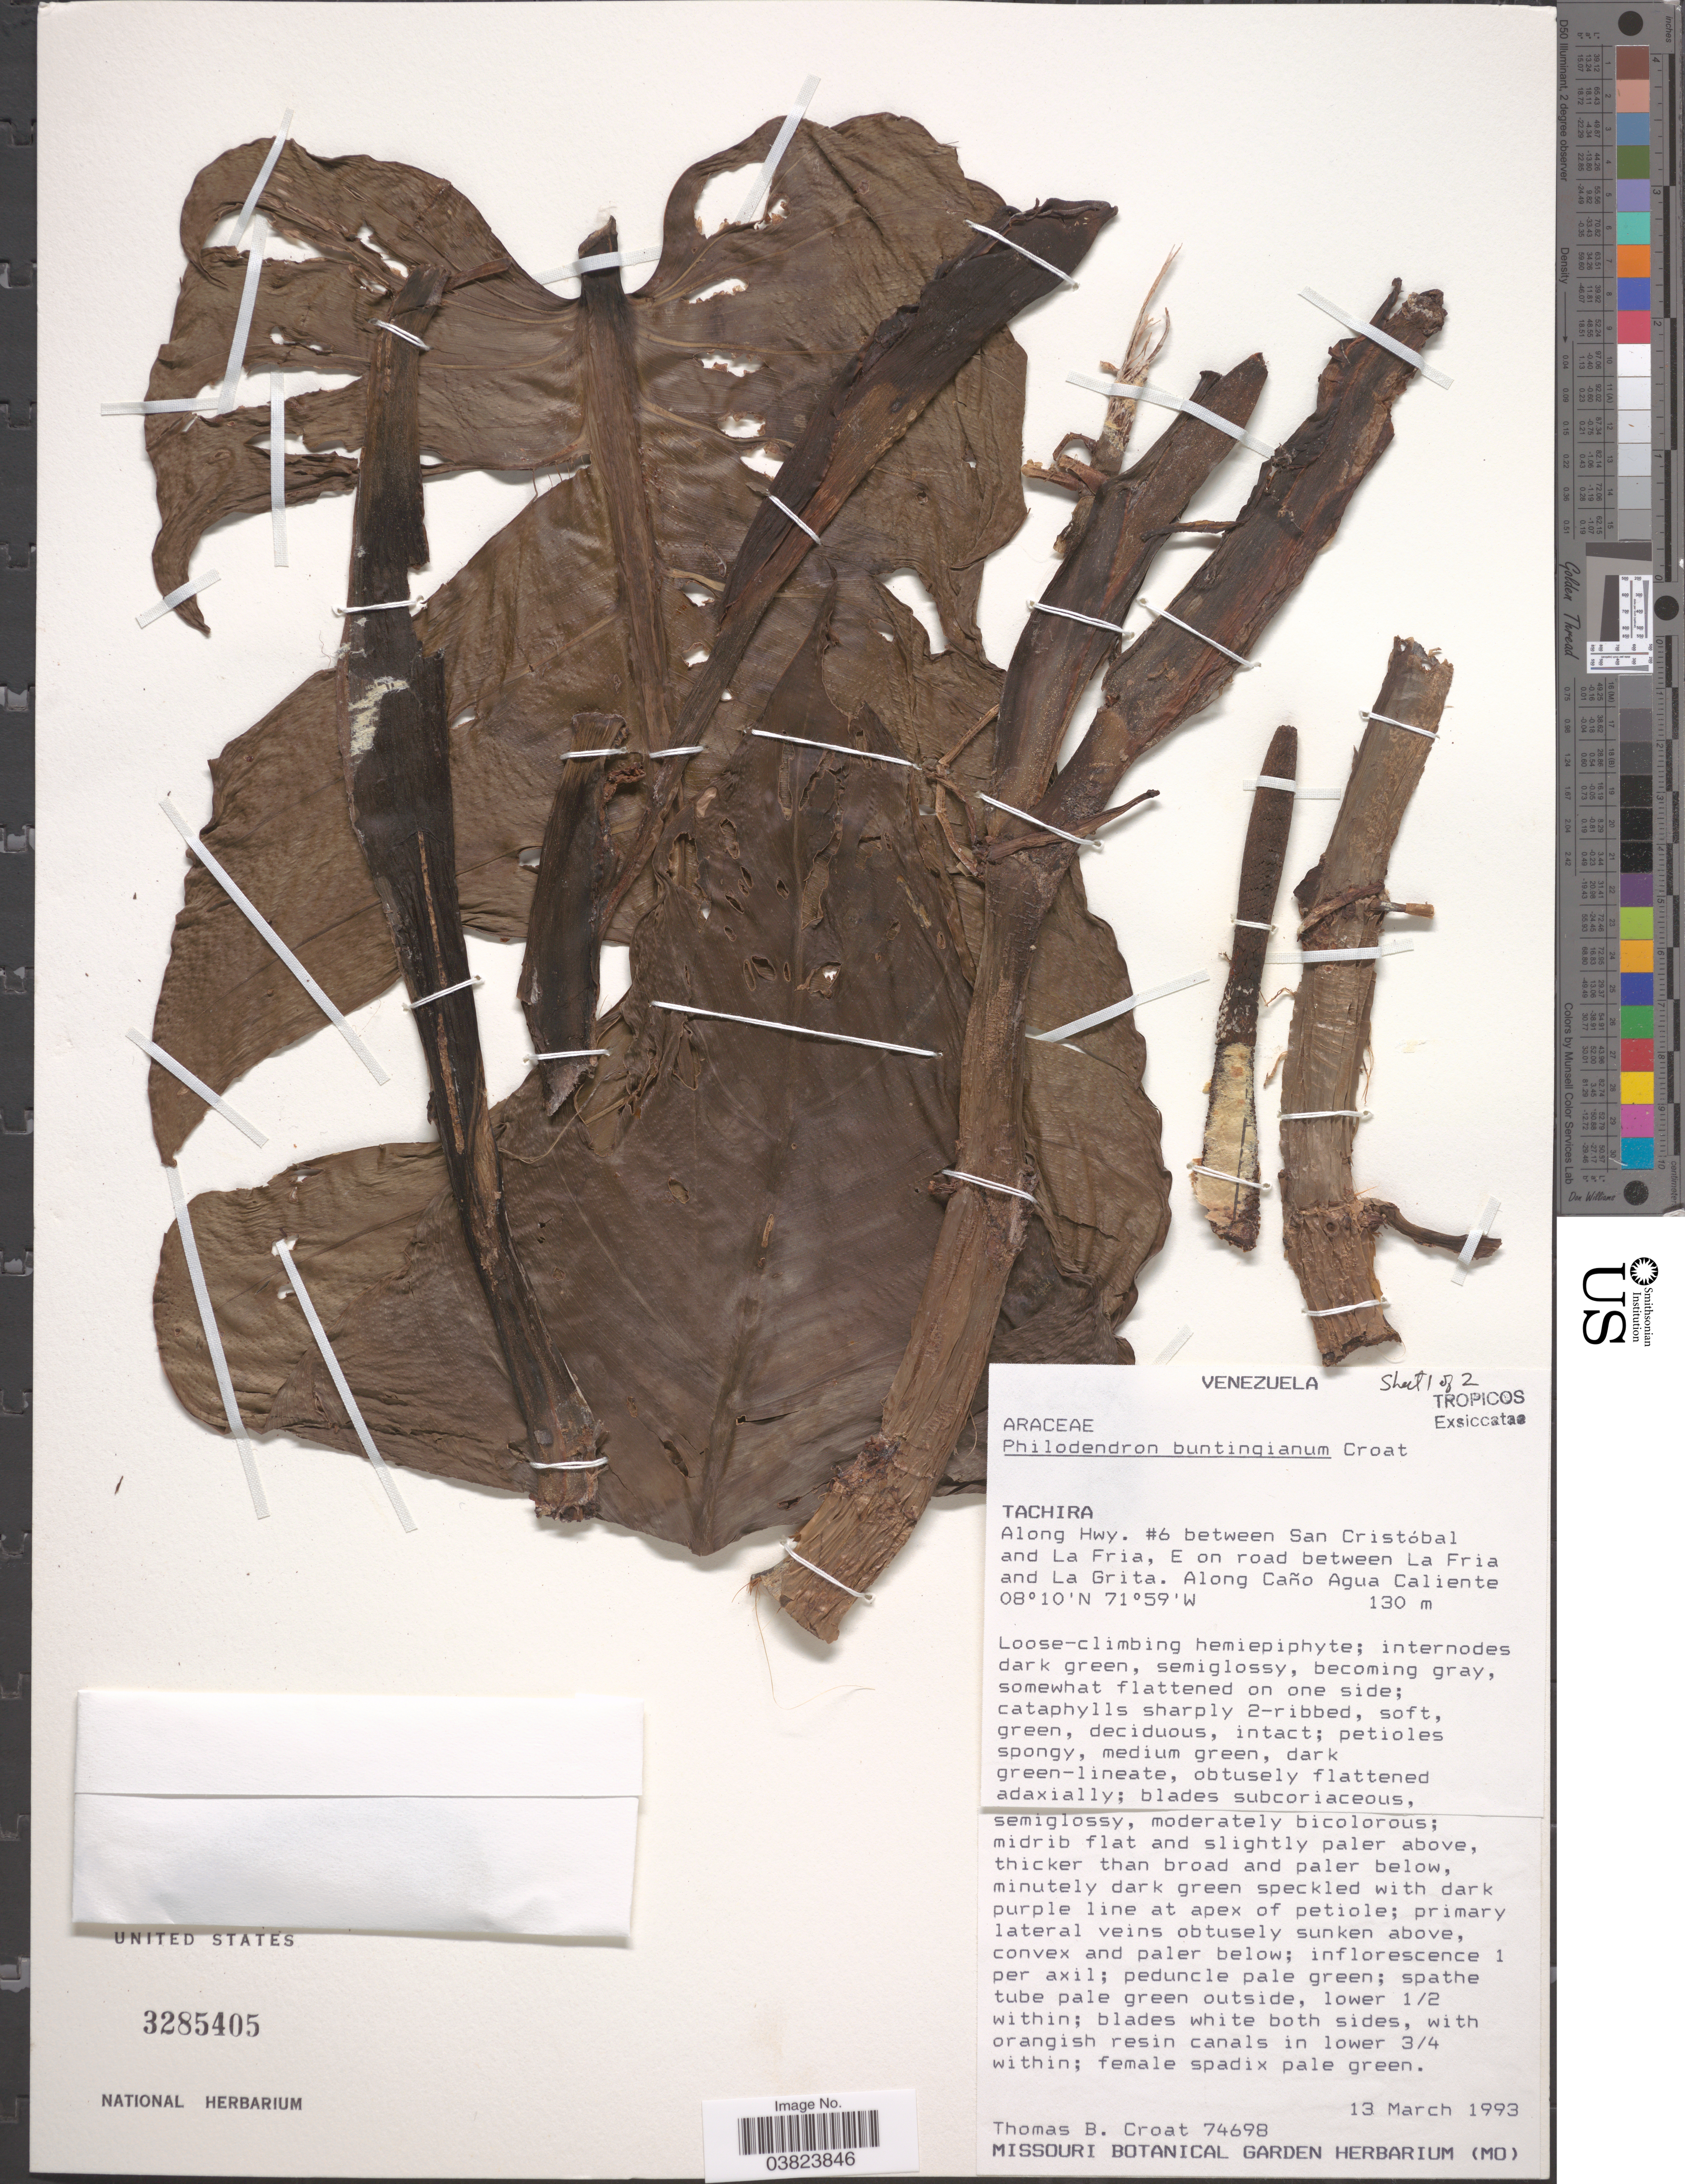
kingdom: Plantae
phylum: Tracheophyta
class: Liliopsida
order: Alismatales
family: Araceae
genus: Philodendron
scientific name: Philodendron buntingianum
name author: Croat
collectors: T. B. Croat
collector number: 74698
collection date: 1993-03-13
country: Venezuela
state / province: Tachira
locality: Along Hwy. #6 between San Cristóbal and La Fria, E on road between La Fria and La Grita. Along Caño Agua Caliente.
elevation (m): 130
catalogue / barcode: US 3285405